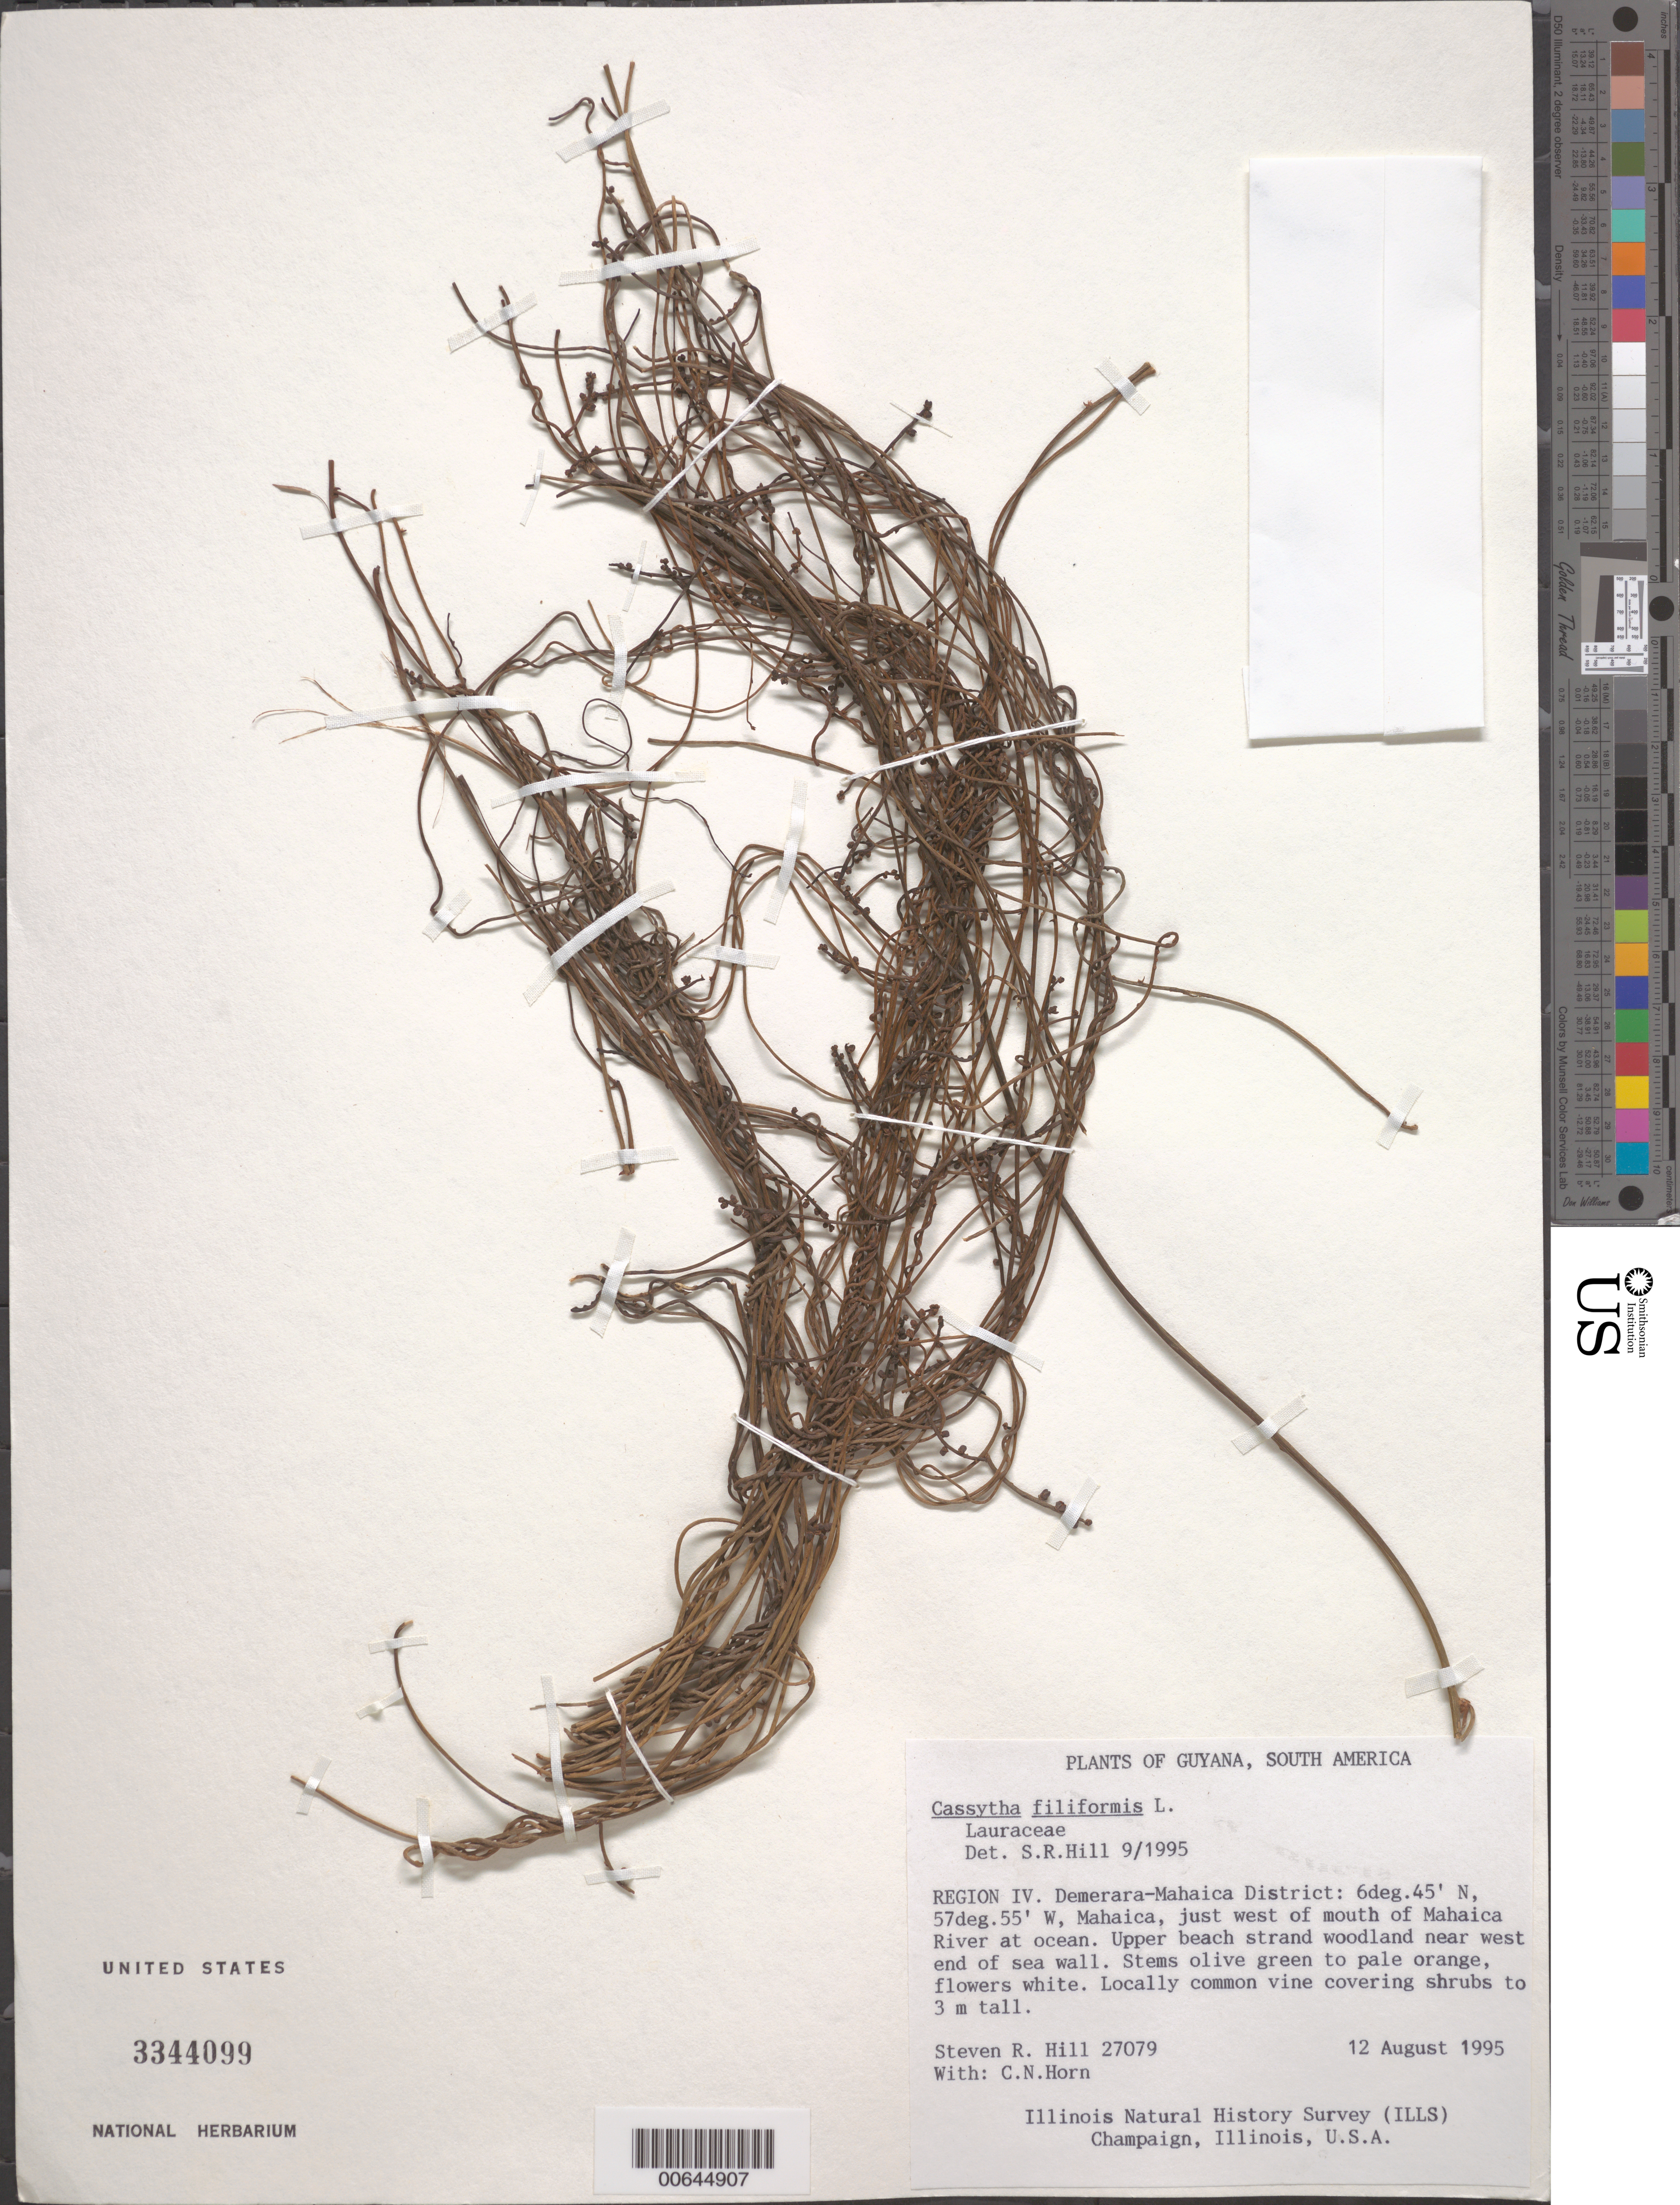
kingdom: Plantae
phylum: Tracheophyta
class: Magnoliopsida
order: Laurales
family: Lauraceae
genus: Cassytha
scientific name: Cassytha filiformis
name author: L.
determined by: Hill, Steven R.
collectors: S. R. Hill & C. N. Horn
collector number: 27079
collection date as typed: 12-Aug-95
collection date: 1995-08-12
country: Guyana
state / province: Demerara-Mahaica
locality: Mahaica, on coast 20 miles east of Georgetown; just W of mouth of Mahaica R. at ocean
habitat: Upper beach strand woodland near W end of sea wall.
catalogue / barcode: US 3344099